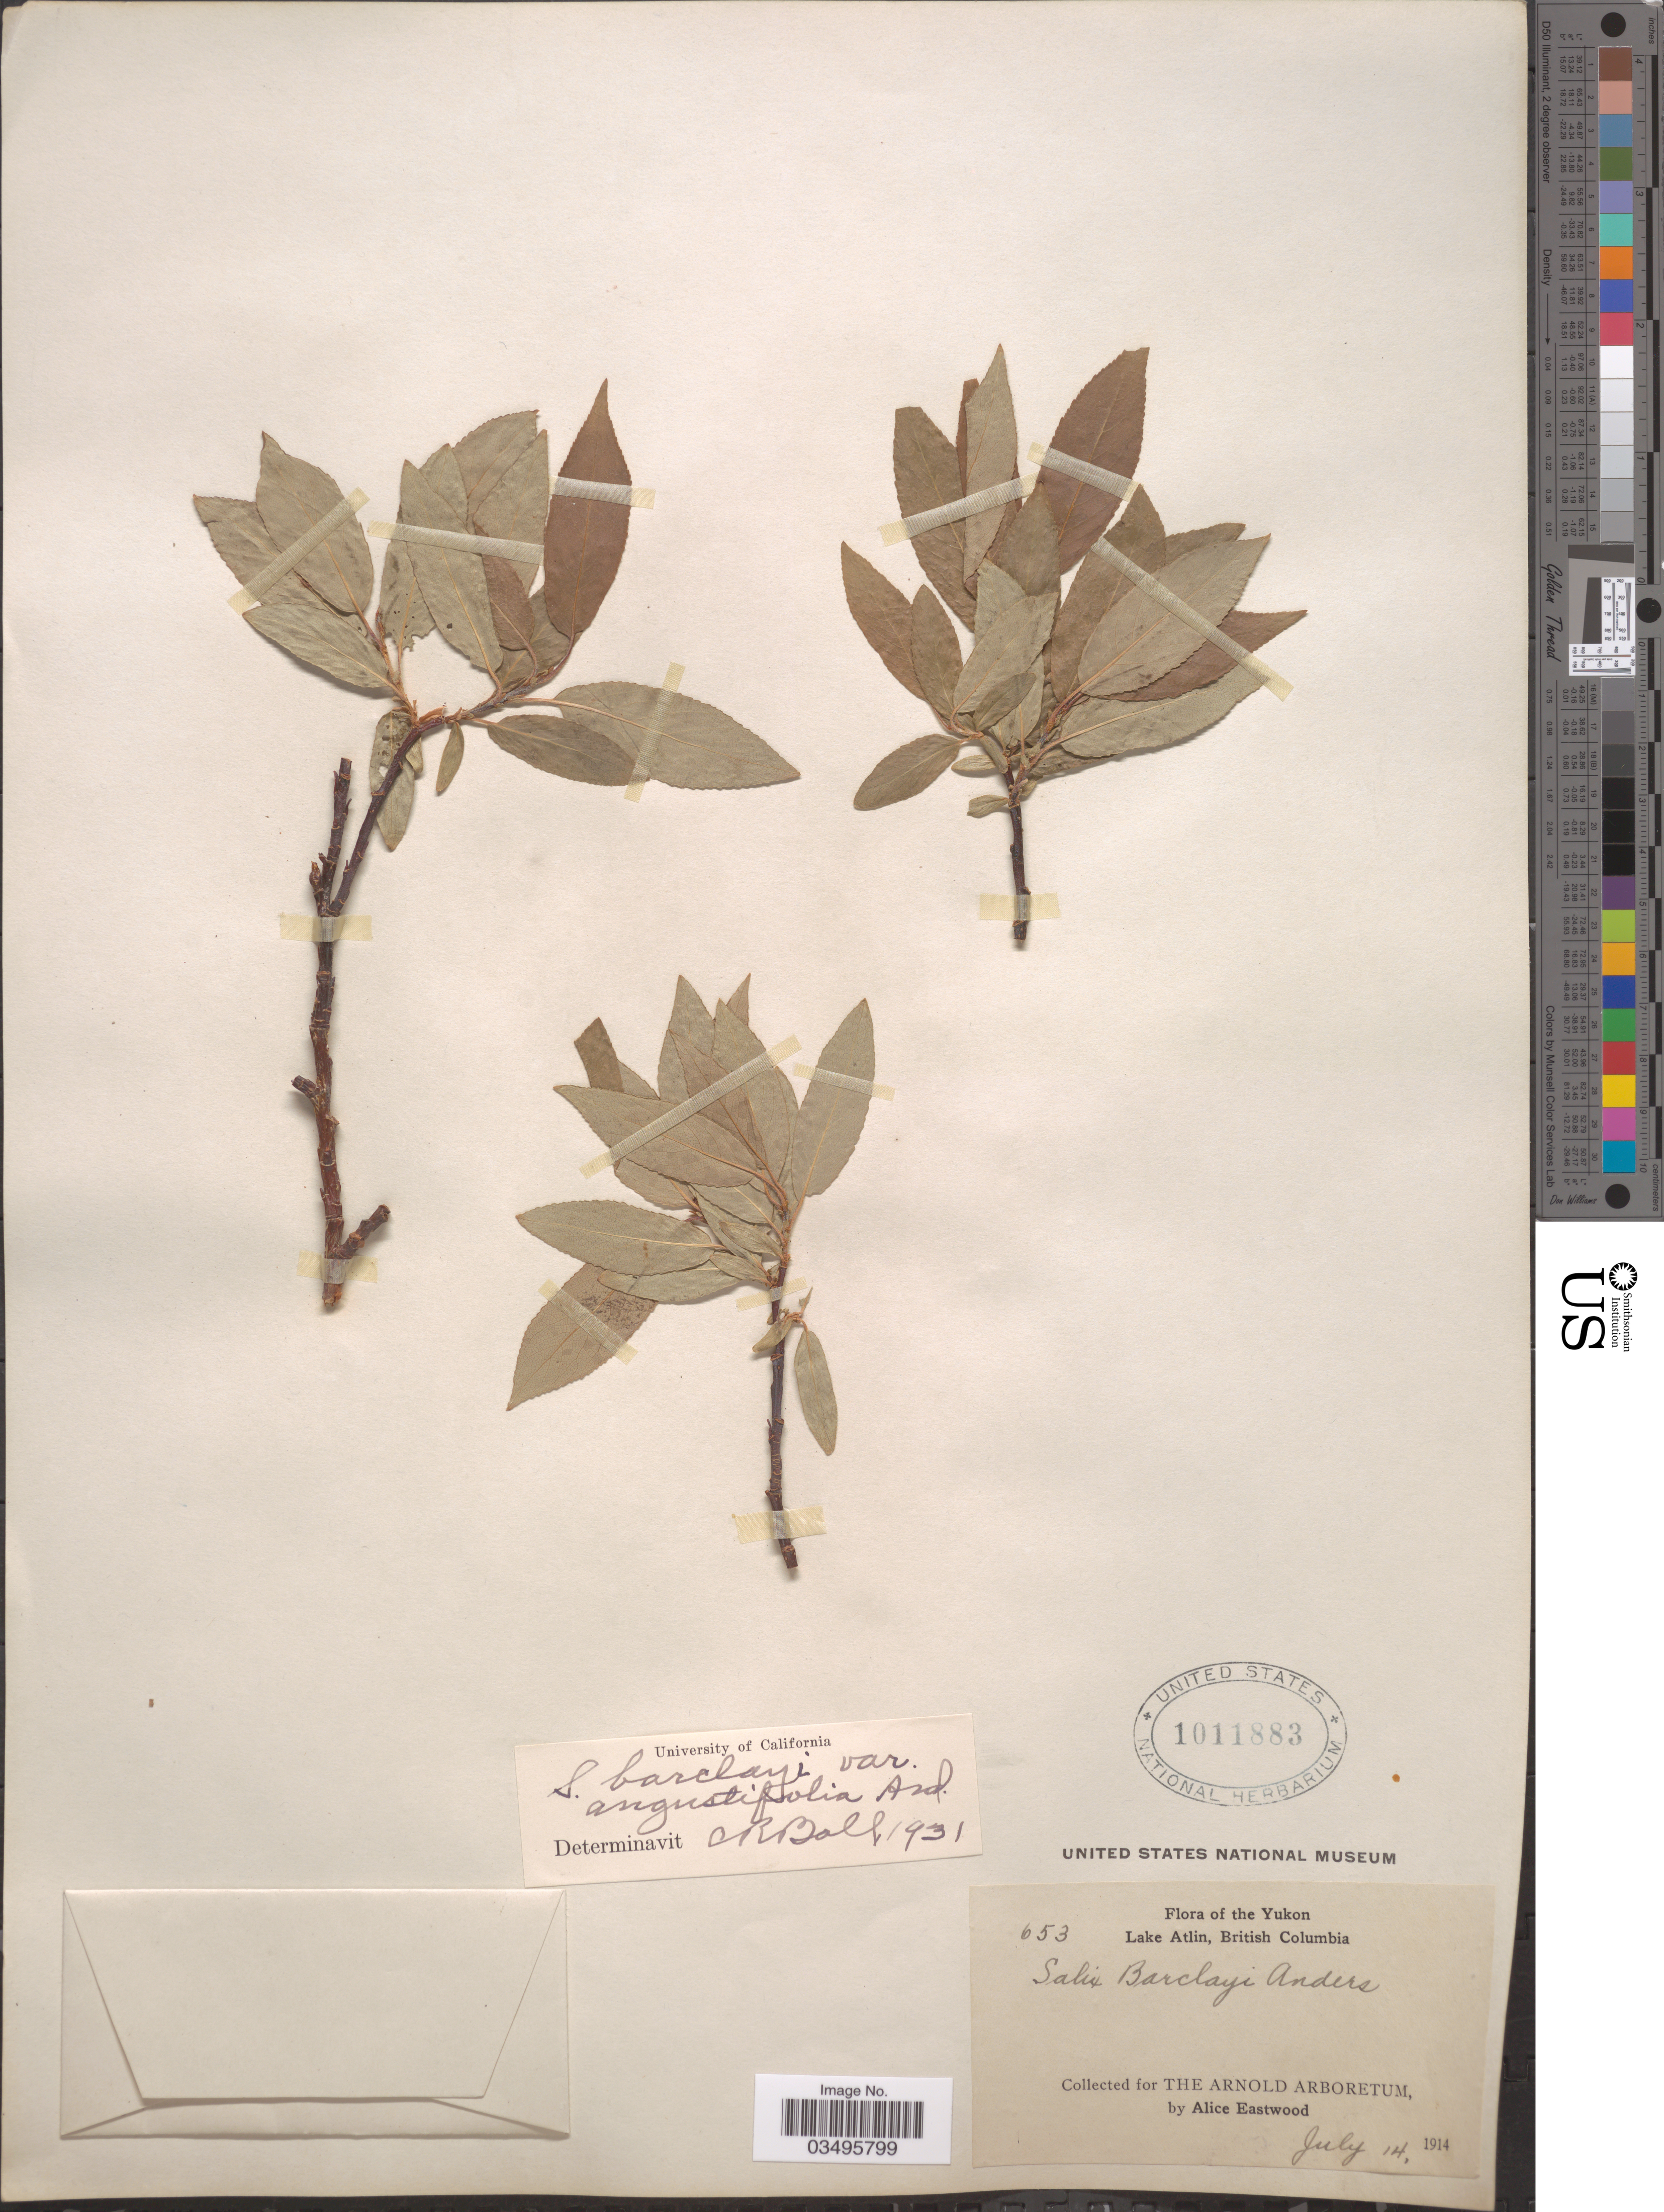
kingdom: Plantae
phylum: Tracheophyta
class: Magnoliopsida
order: Malpighiales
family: Salicaceae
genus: Salix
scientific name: Salix barclayi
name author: Andersson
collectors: A. Eastwood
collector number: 653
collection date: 1914-07-14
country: Canada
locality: Yukon. Lake Atlin, British Columbia.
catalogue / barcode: US 1011883